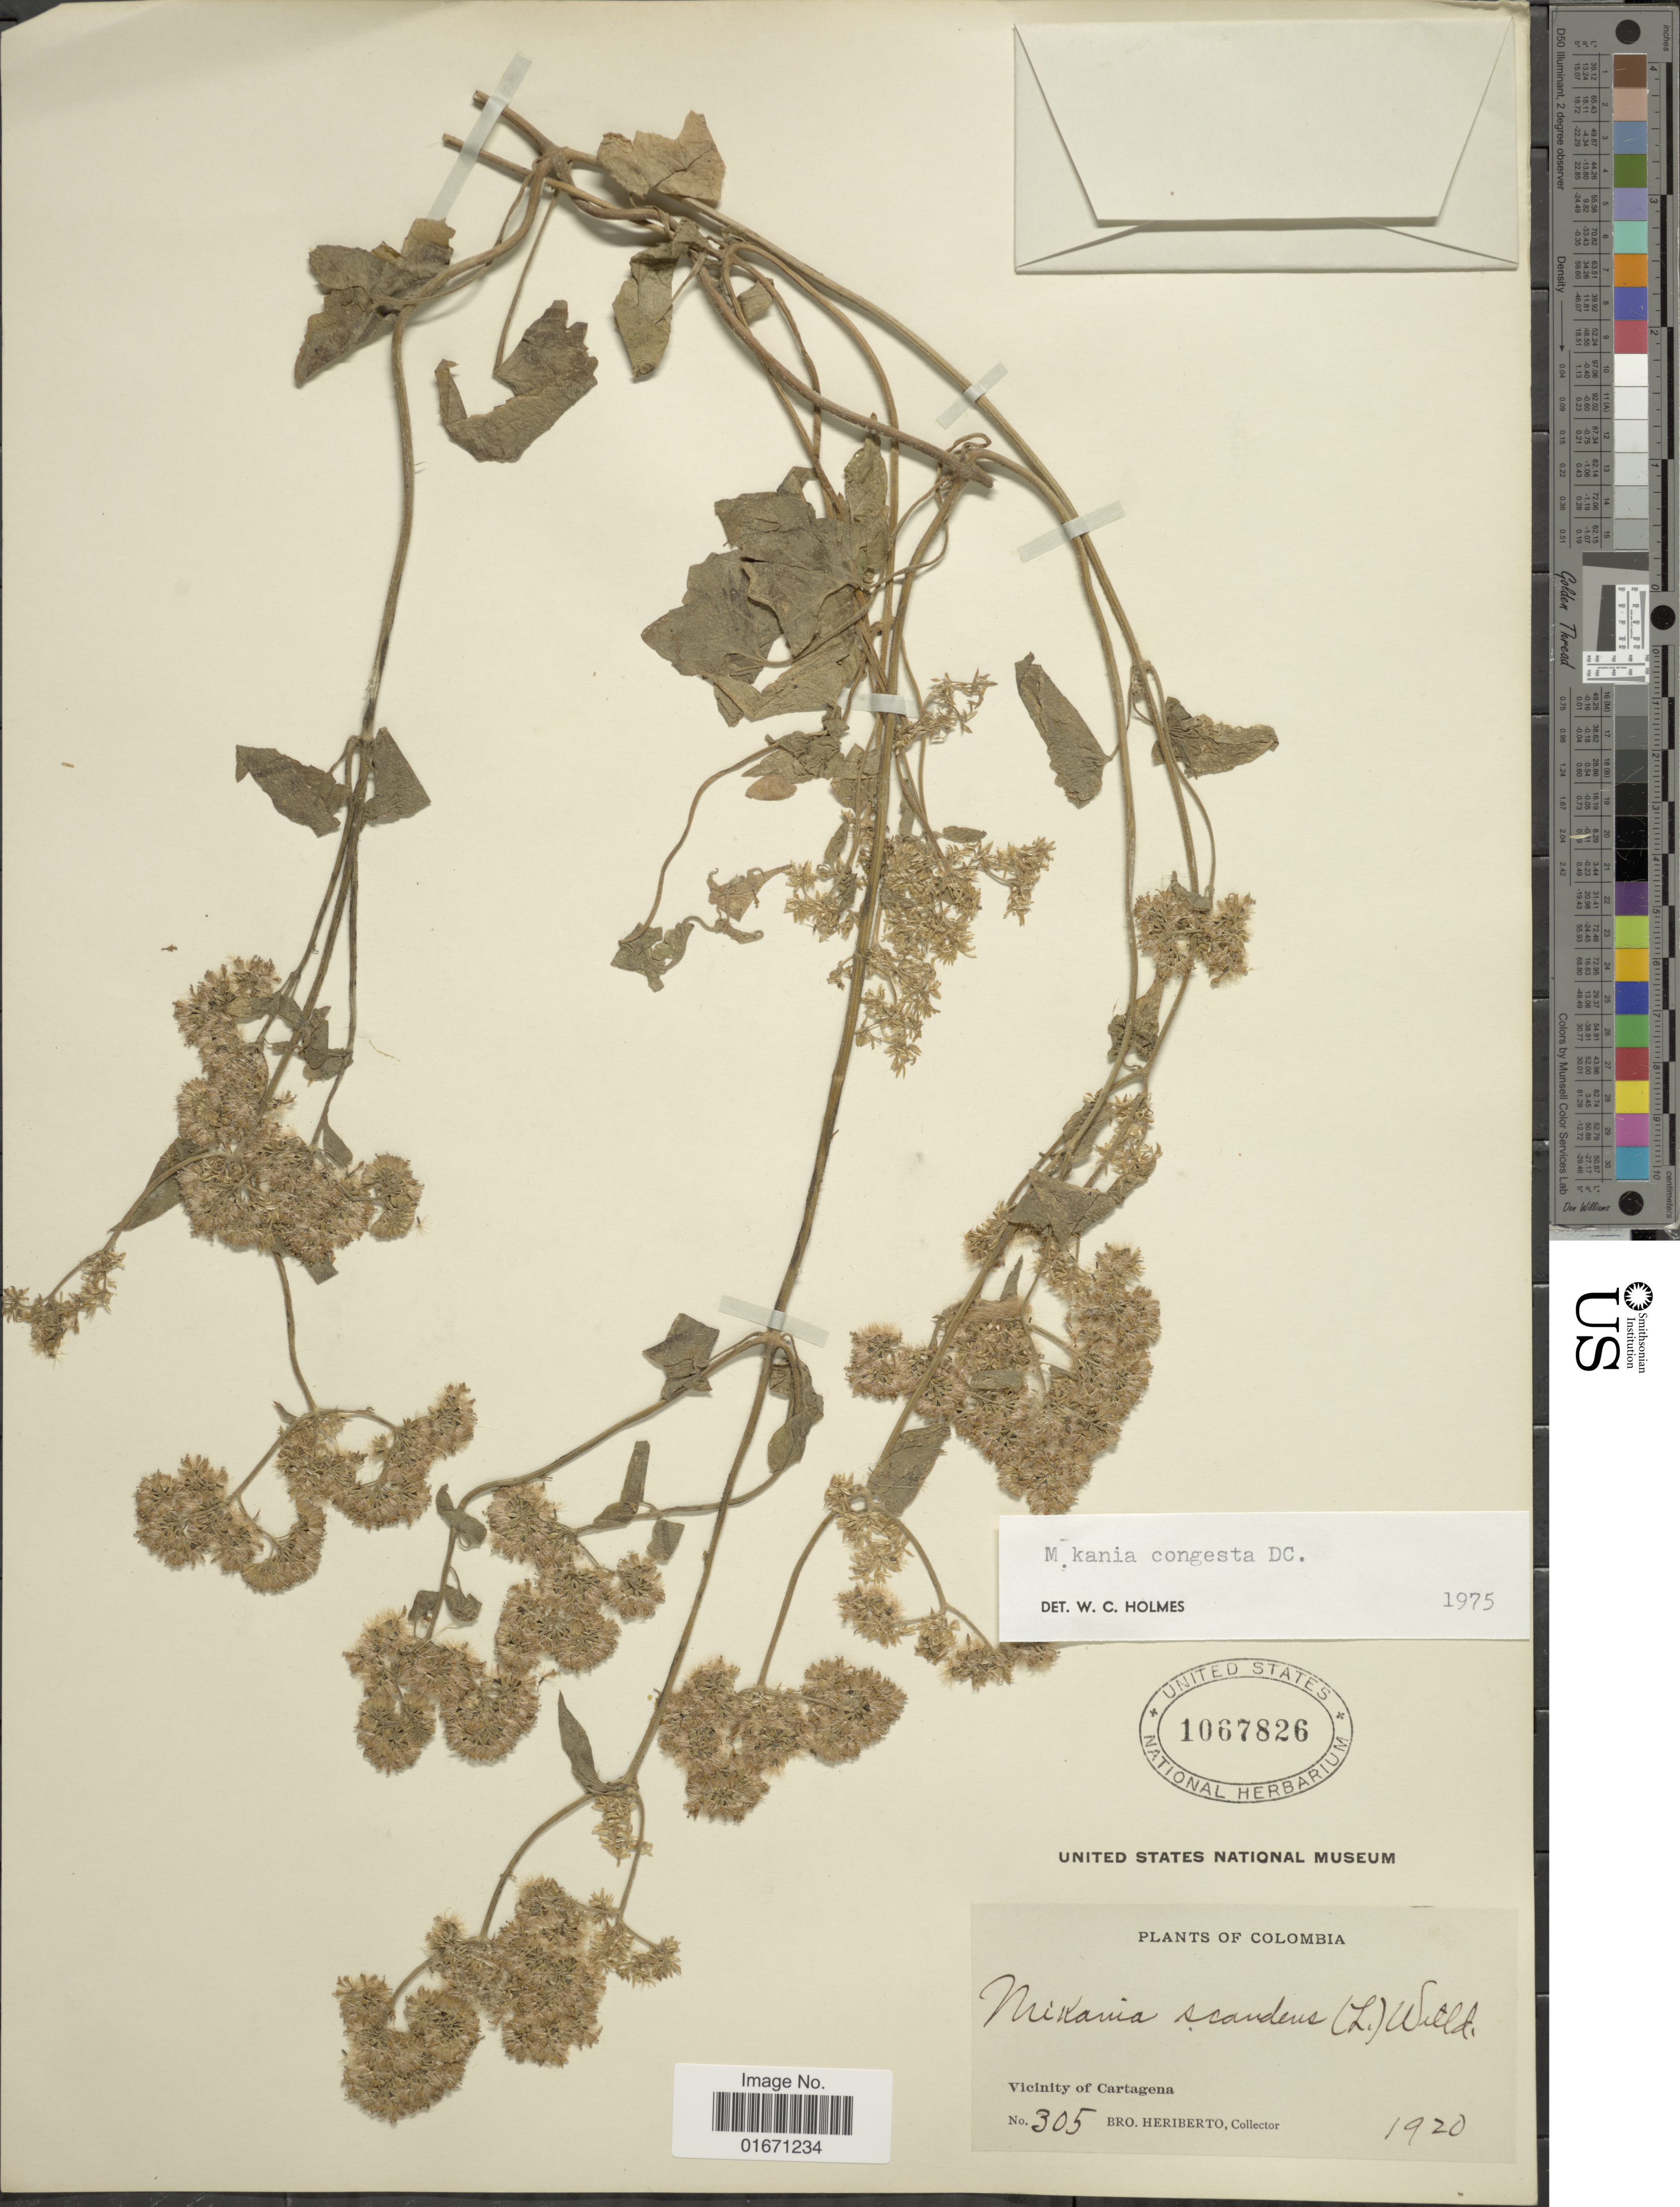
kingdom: Plantae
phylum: Tracheophyta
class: Magnoliopsida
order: Asterales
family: Asteraceae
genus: Mikania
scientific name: Mikania congesta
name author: DC.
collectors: B. Heriberto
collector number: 305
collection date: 1920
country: Colombia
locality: Vicinity of Cartagena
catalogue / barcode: US 1067826